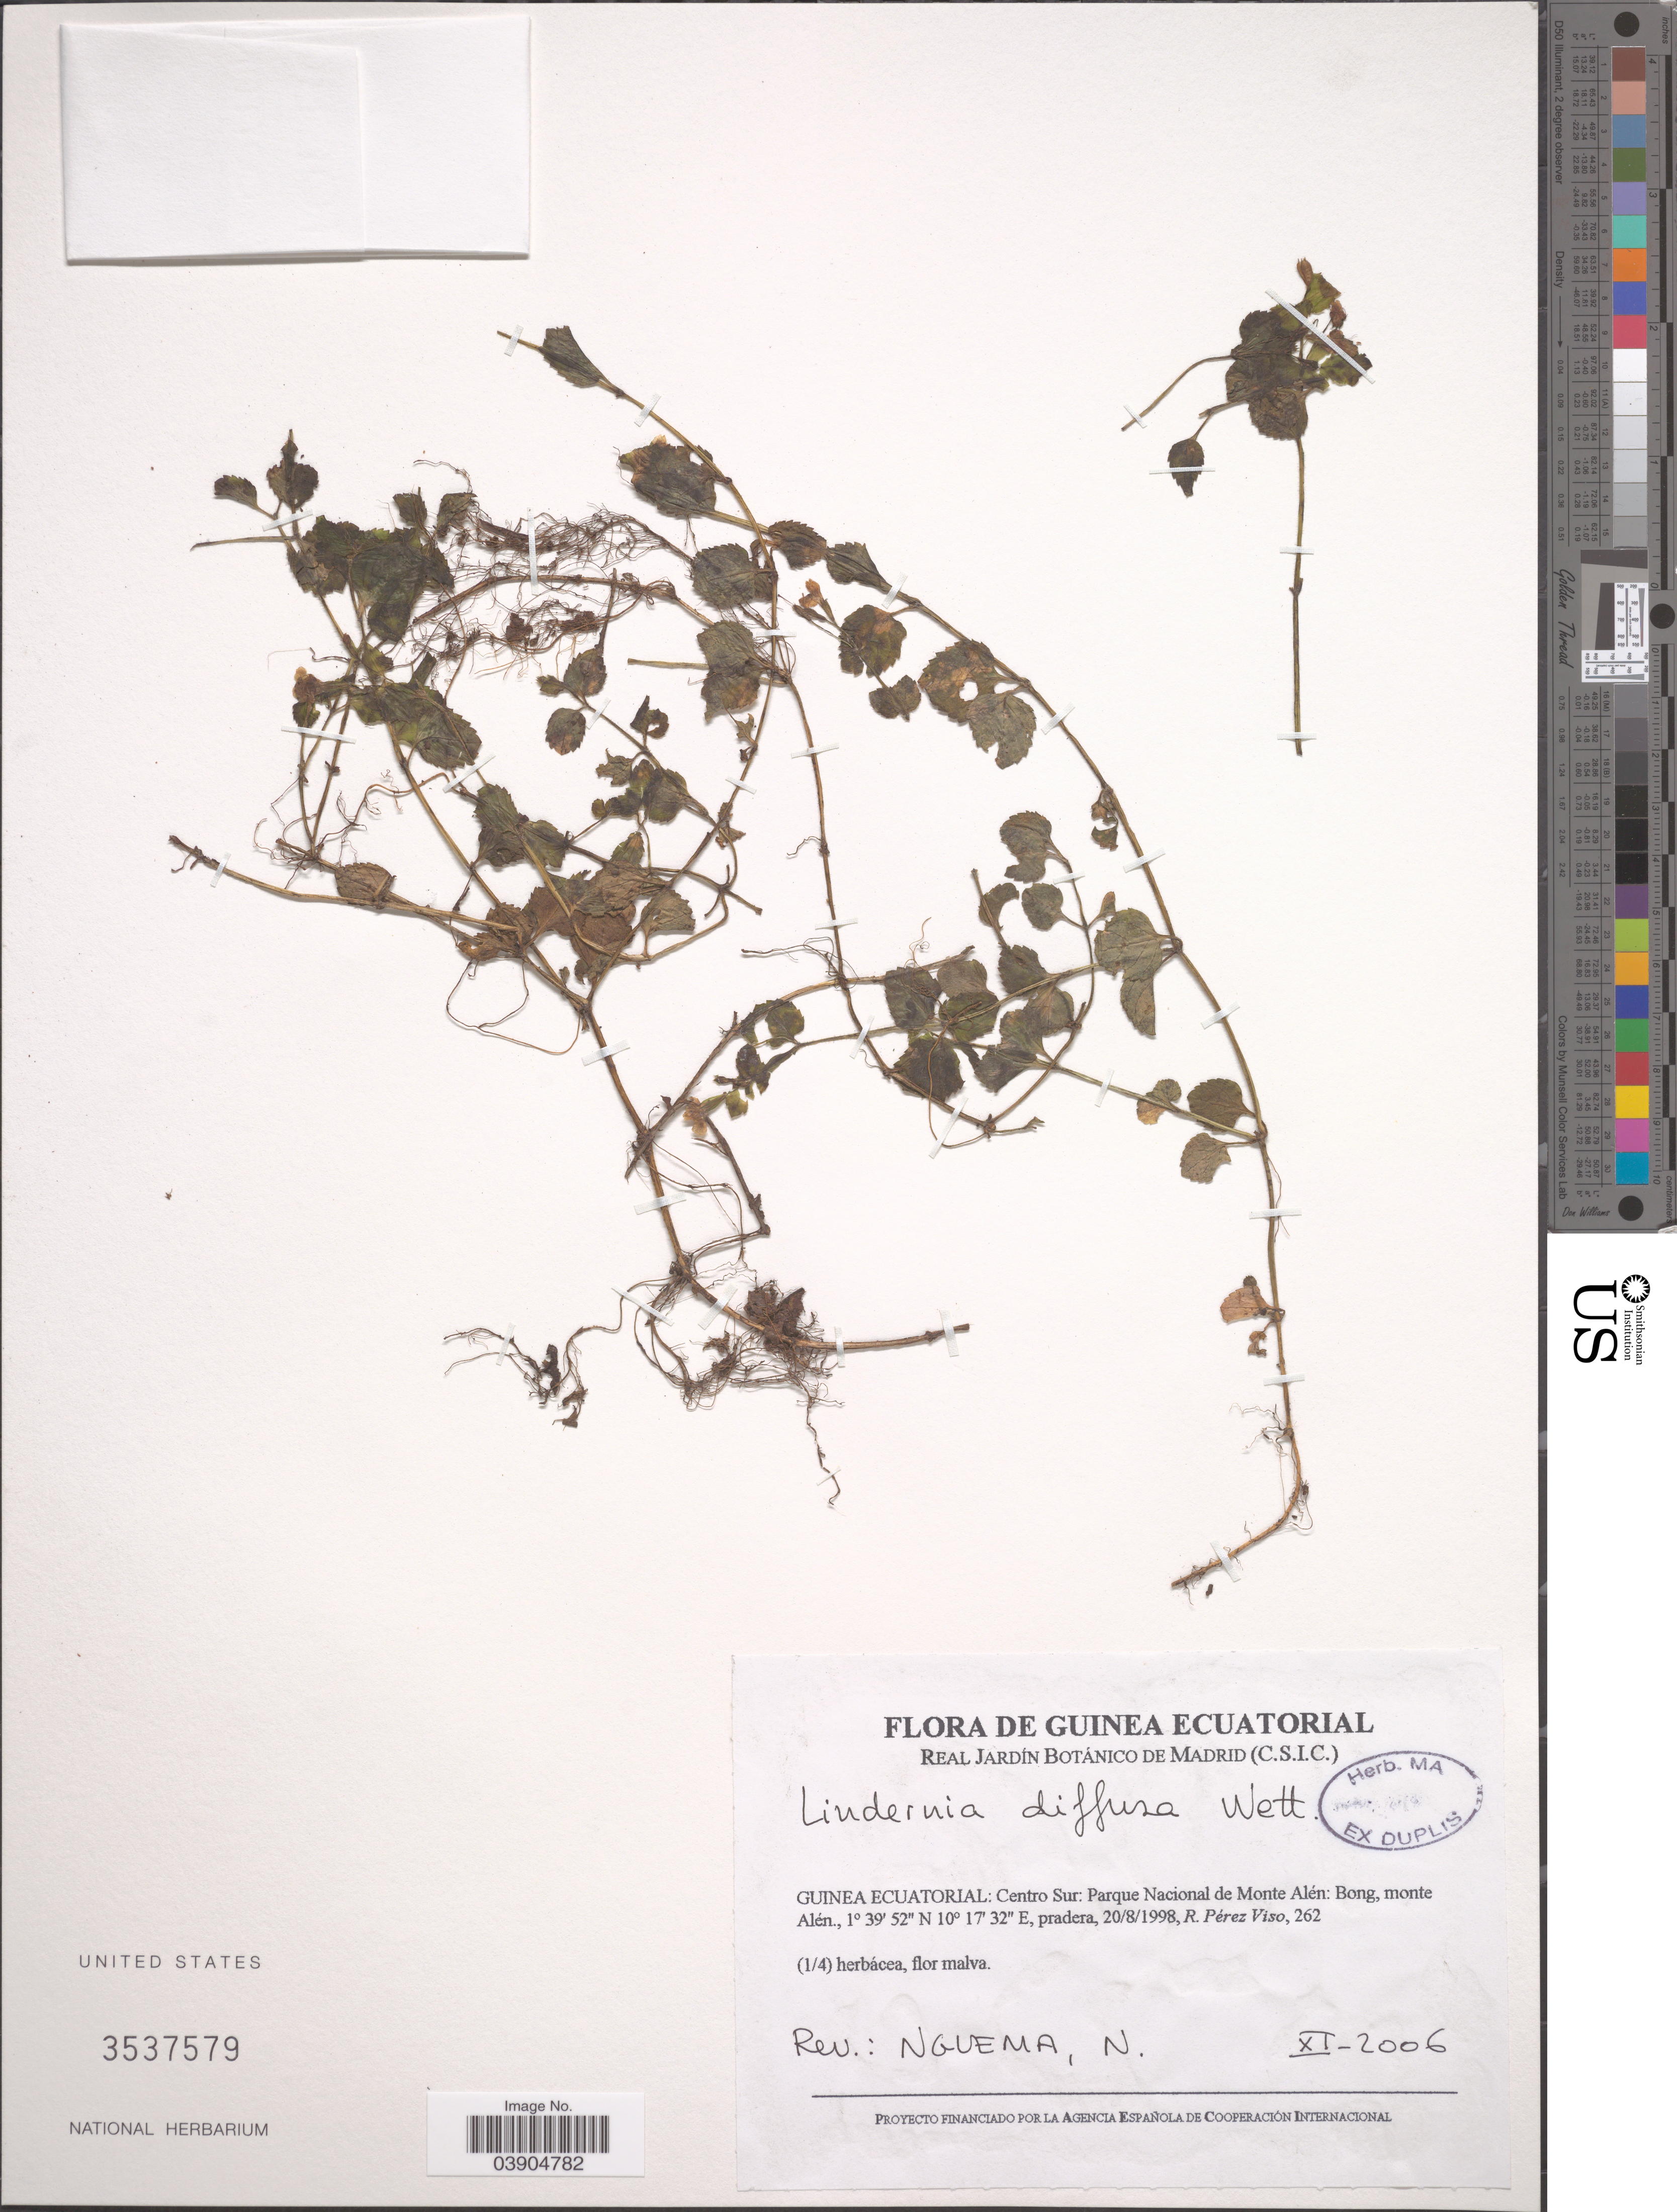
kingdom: Plantae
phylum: Tracheophyta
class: Magnoliopsida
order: Lamiales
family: Linderniaceae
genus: Lindernia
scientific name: Lindernia diffusa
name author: (L.) Wettst.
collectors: R. Perez Viso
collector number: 262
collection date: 1998-08-20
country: Equatorial Guinea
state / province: Centro Sur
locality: Guinea Ecuatorial: Parque Nacional de Monte Alén: Bong, monte Alén.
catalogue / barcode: US 3537579